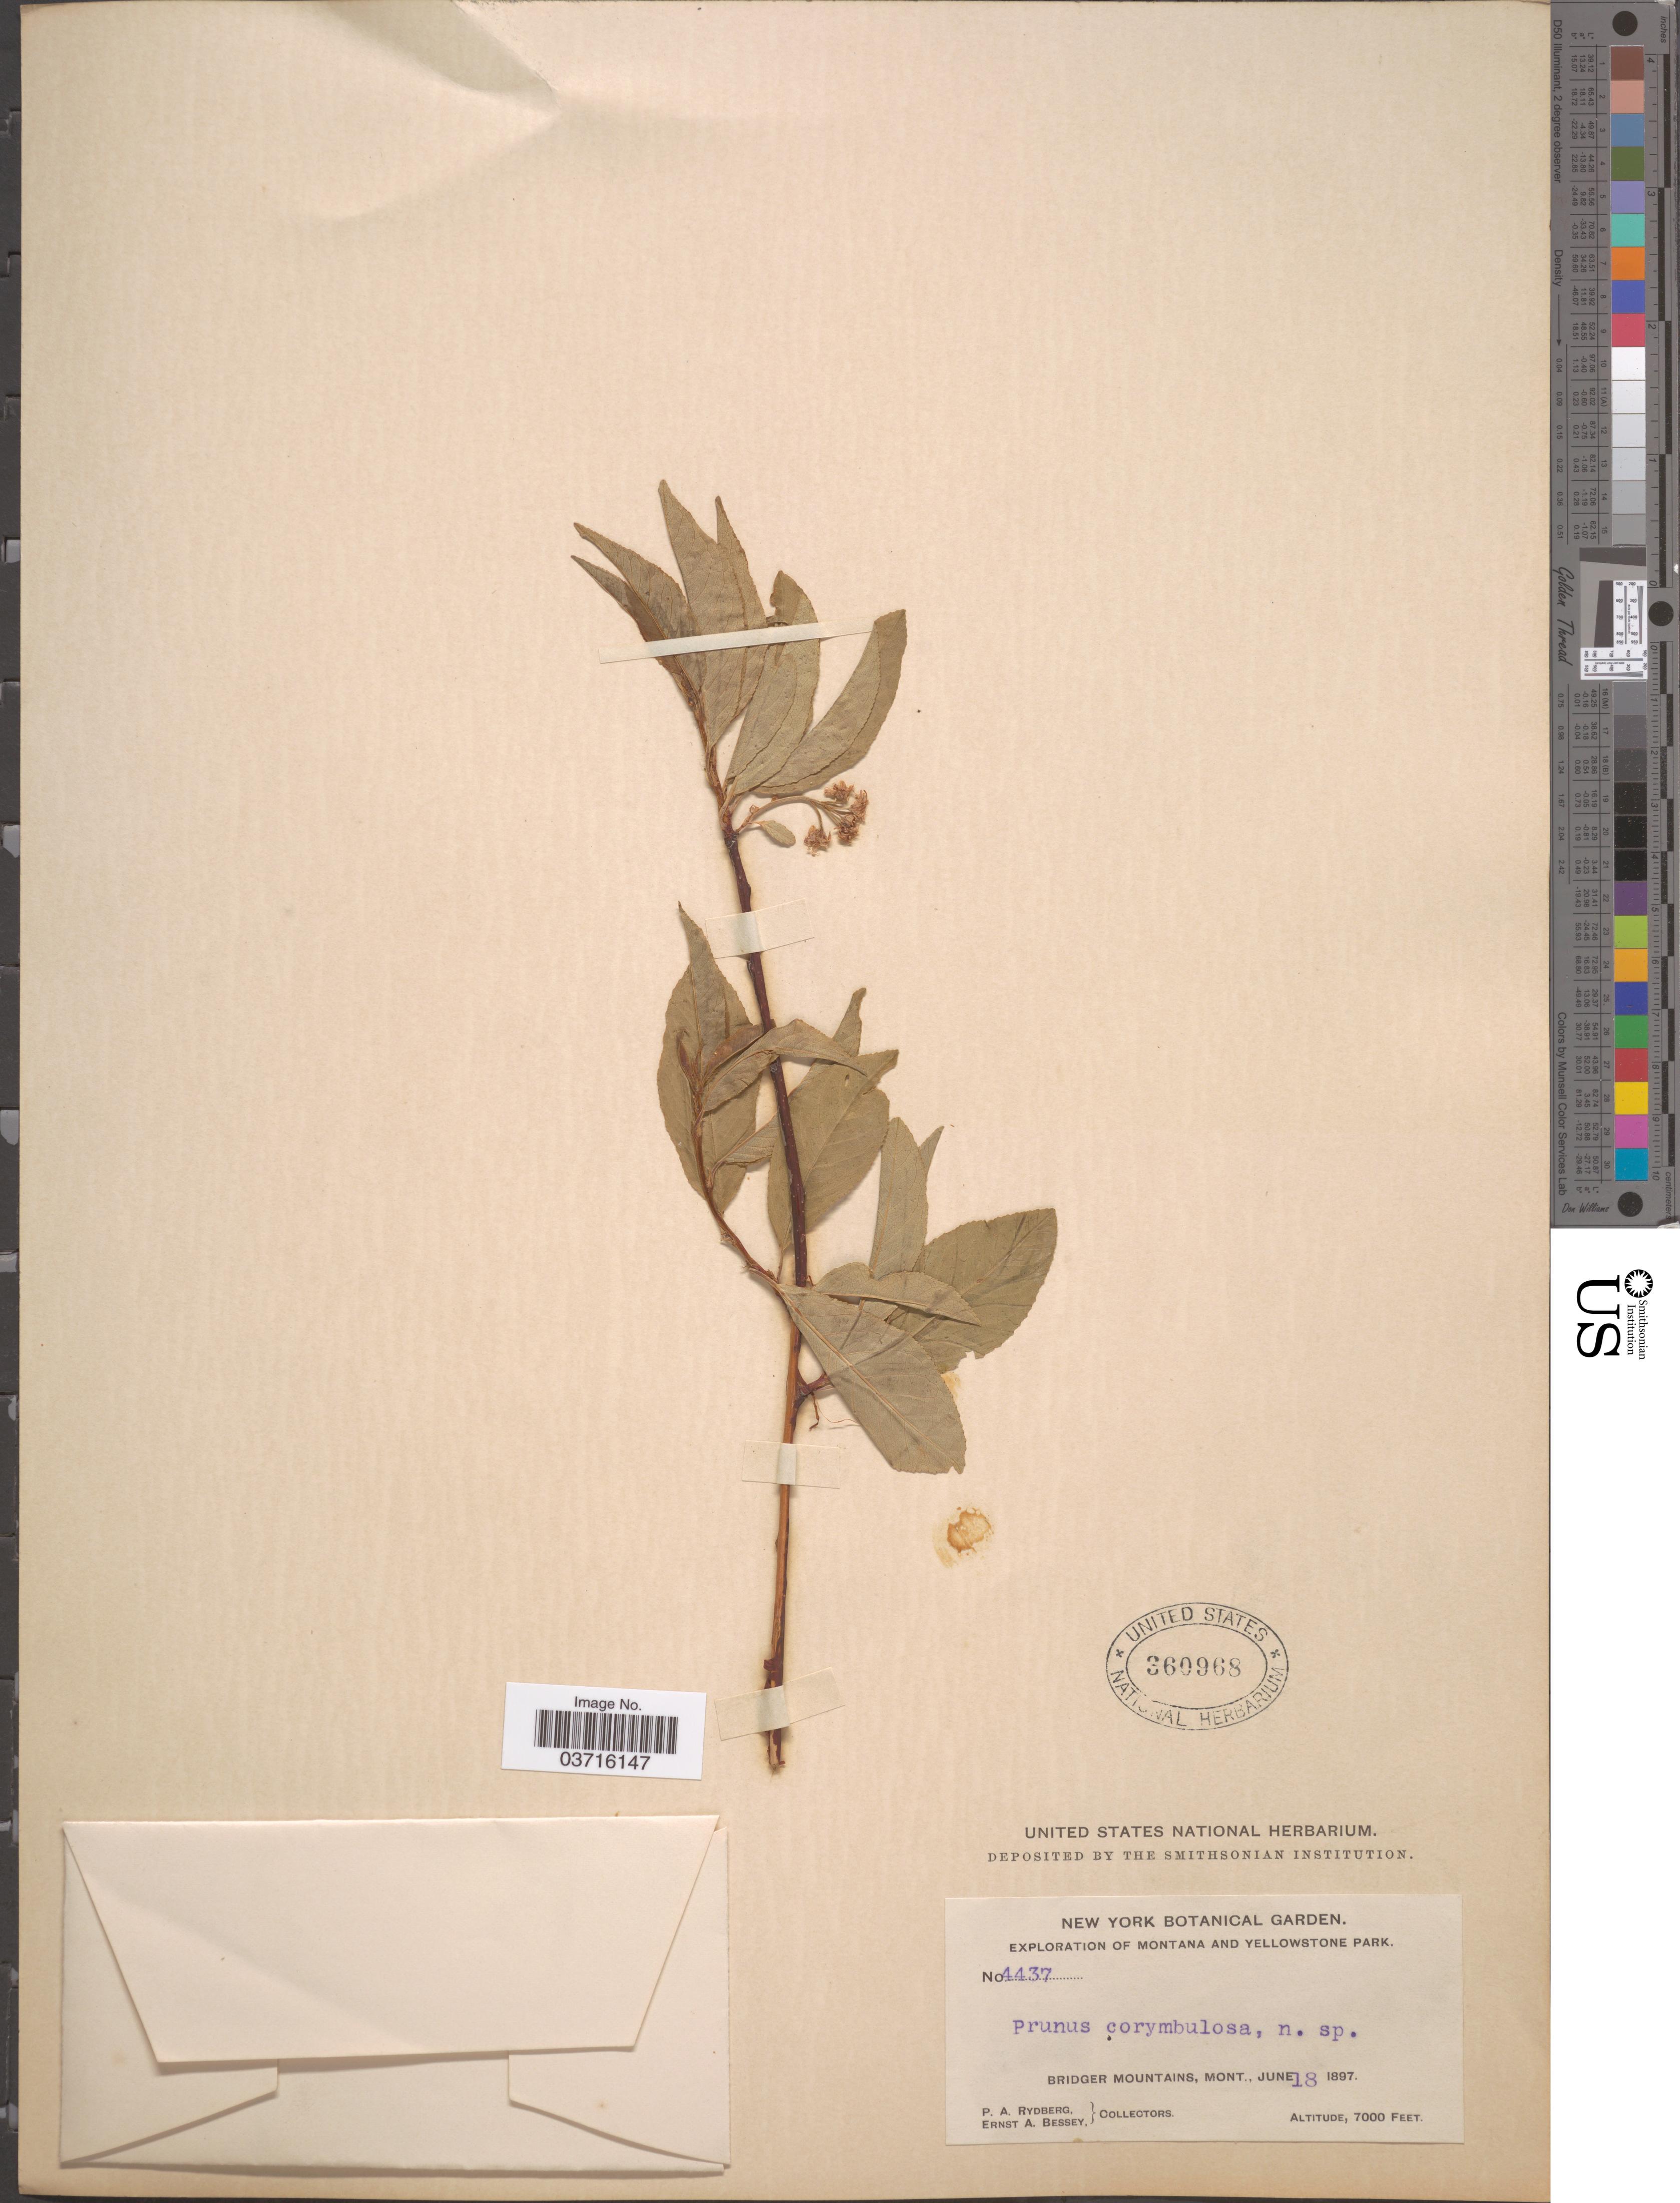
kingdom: Plantae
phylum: Tracheophyta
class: Magnoliopsida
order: Rosales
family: Rosaceae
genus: Prunus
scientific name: Prunus pensylvanica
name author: L. f.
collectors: P. A. Rydberg & E. A. Bessey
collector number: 4437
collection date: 1897-06-18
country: United States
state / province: Montana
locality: Montana and Yellowstone Park. Bridger Mountains.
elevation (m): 2134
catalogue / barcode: US 360968